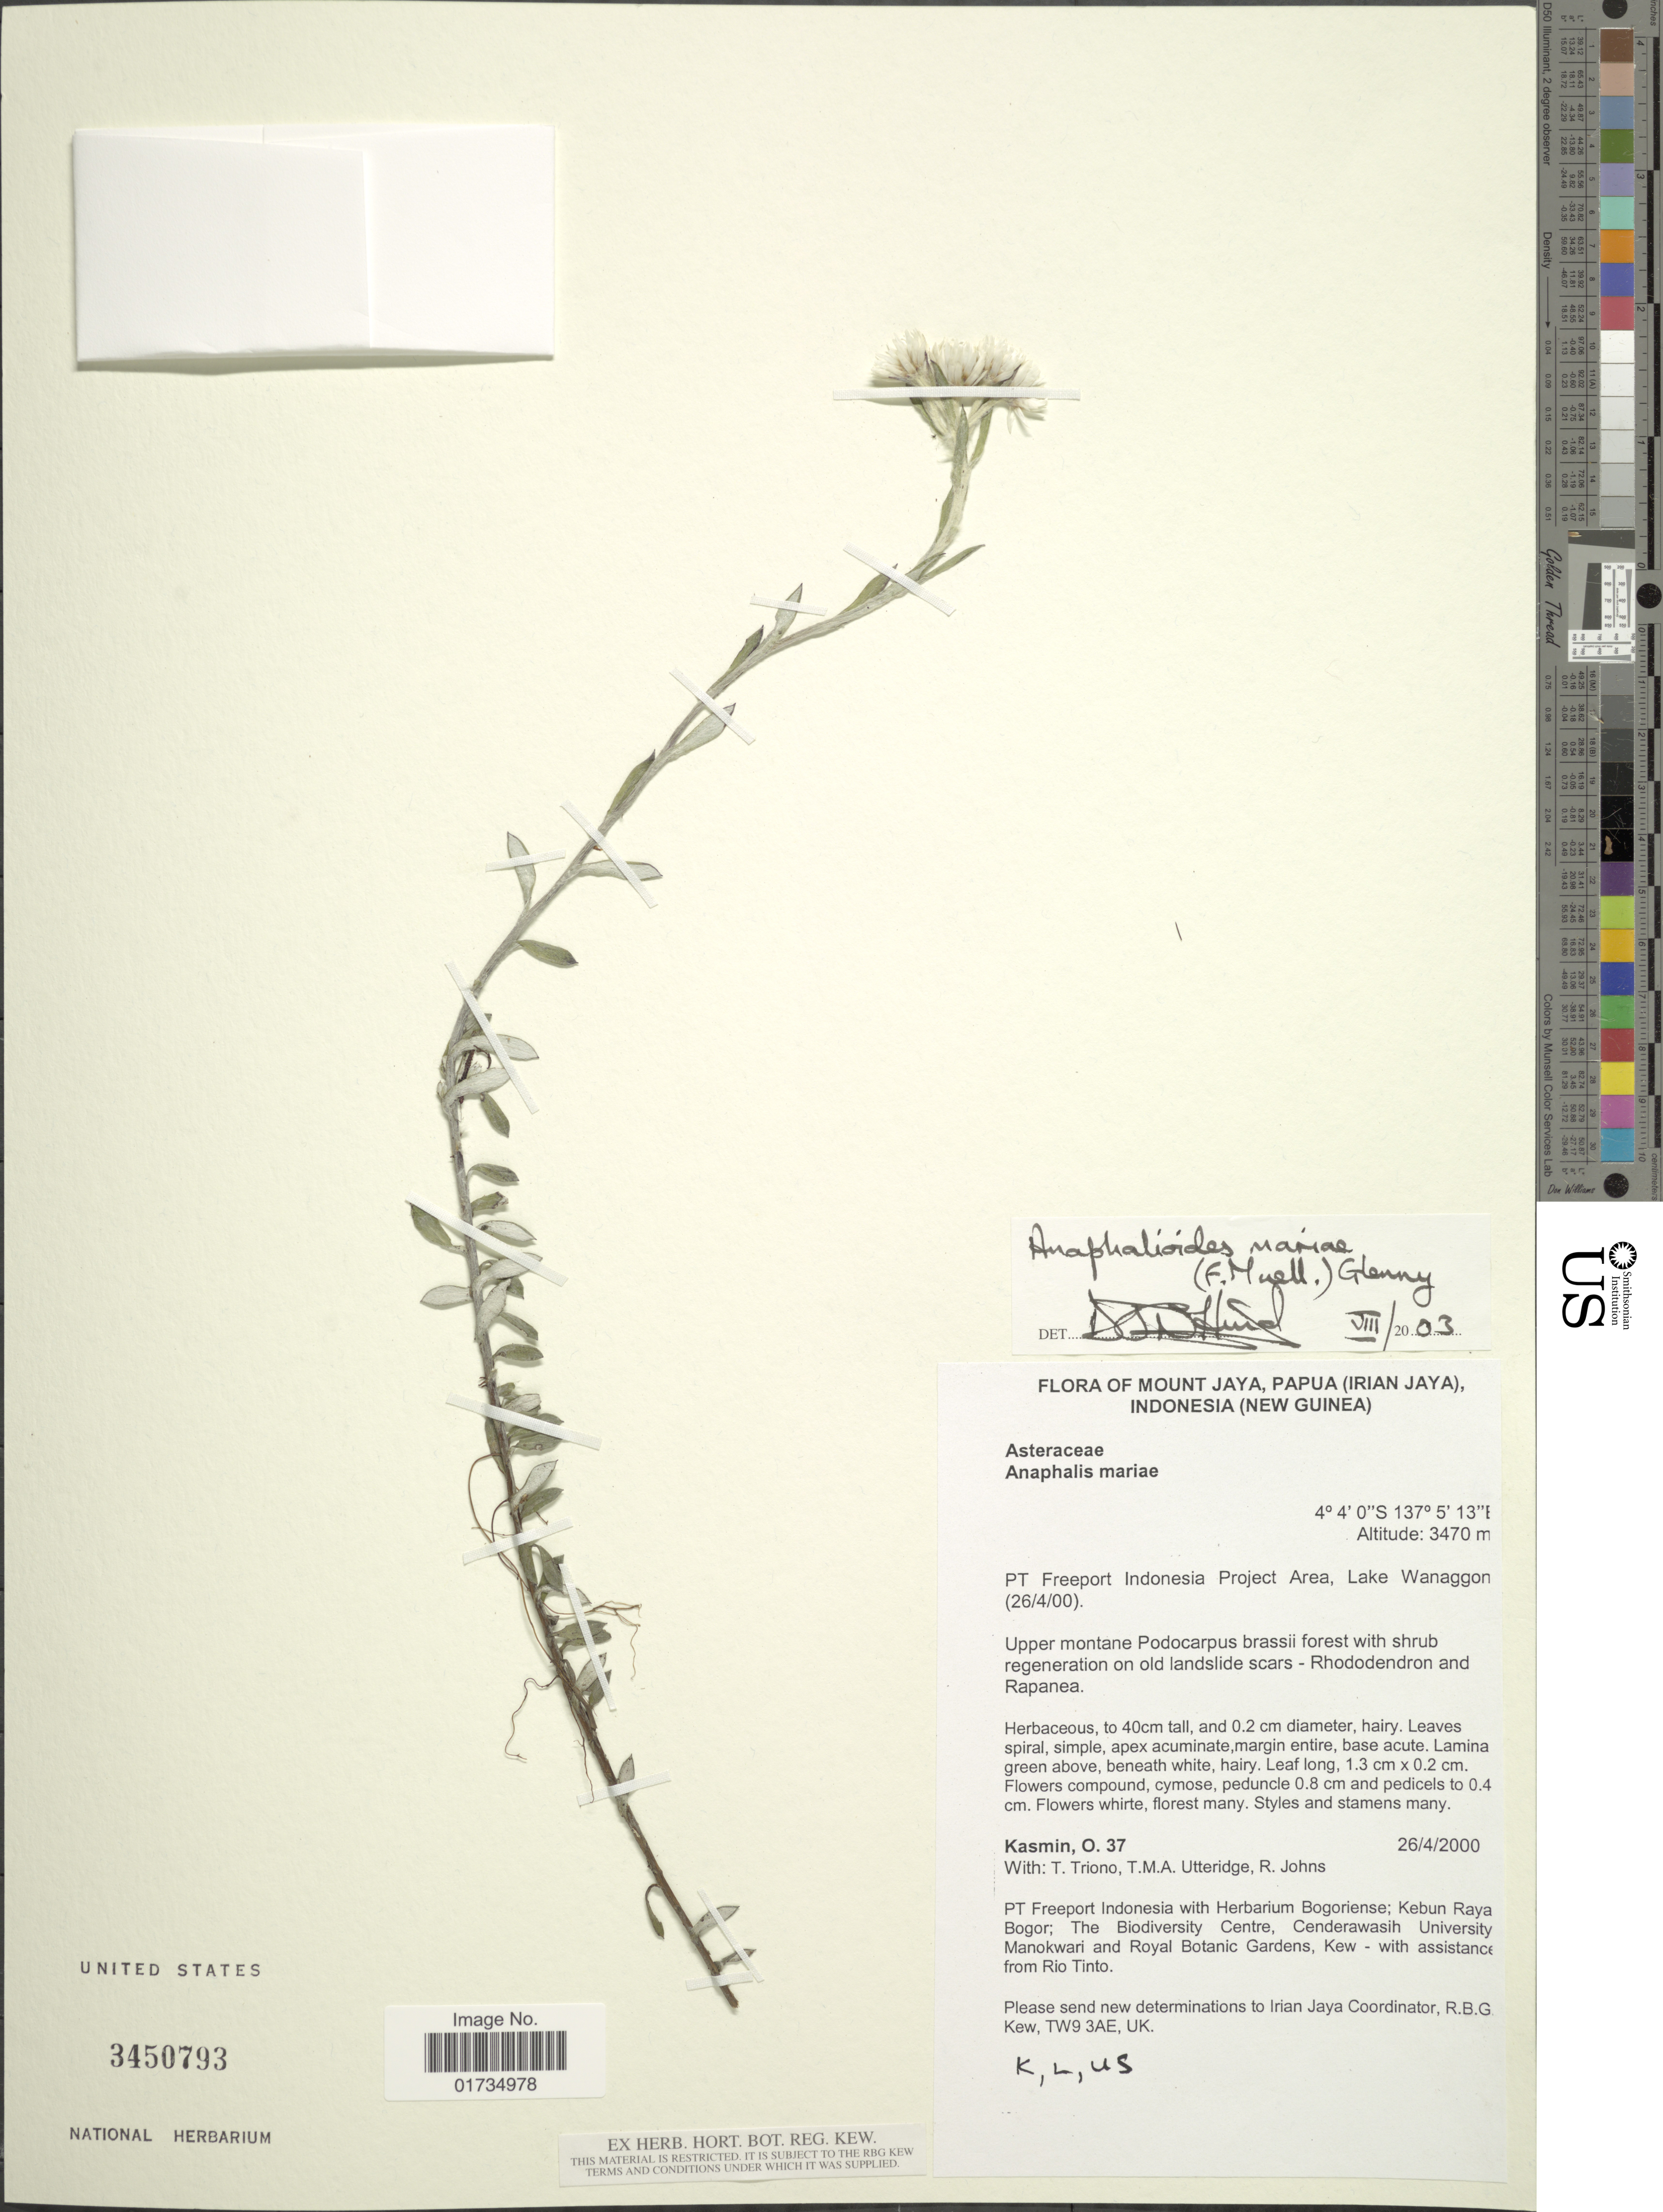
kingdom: Plantae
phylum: Tracheophyta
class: Magnoliopsida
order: Asterales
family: Asteraceae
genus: Anaphalis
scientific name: Anaphalis mariae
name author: F. Muell.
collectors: O. Kasmin, T. Triono, T. M. A. Utteridge & R. Johns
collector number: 37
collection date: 2000-04-26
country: Indonesia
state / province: Papua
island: New Guinea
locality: Mount Jaya, Papua, Indonesia (New Guinea). PT- Freeport Indonesia Project Area, Lake Wanaggon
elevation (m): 3470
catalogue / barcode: US 3450793